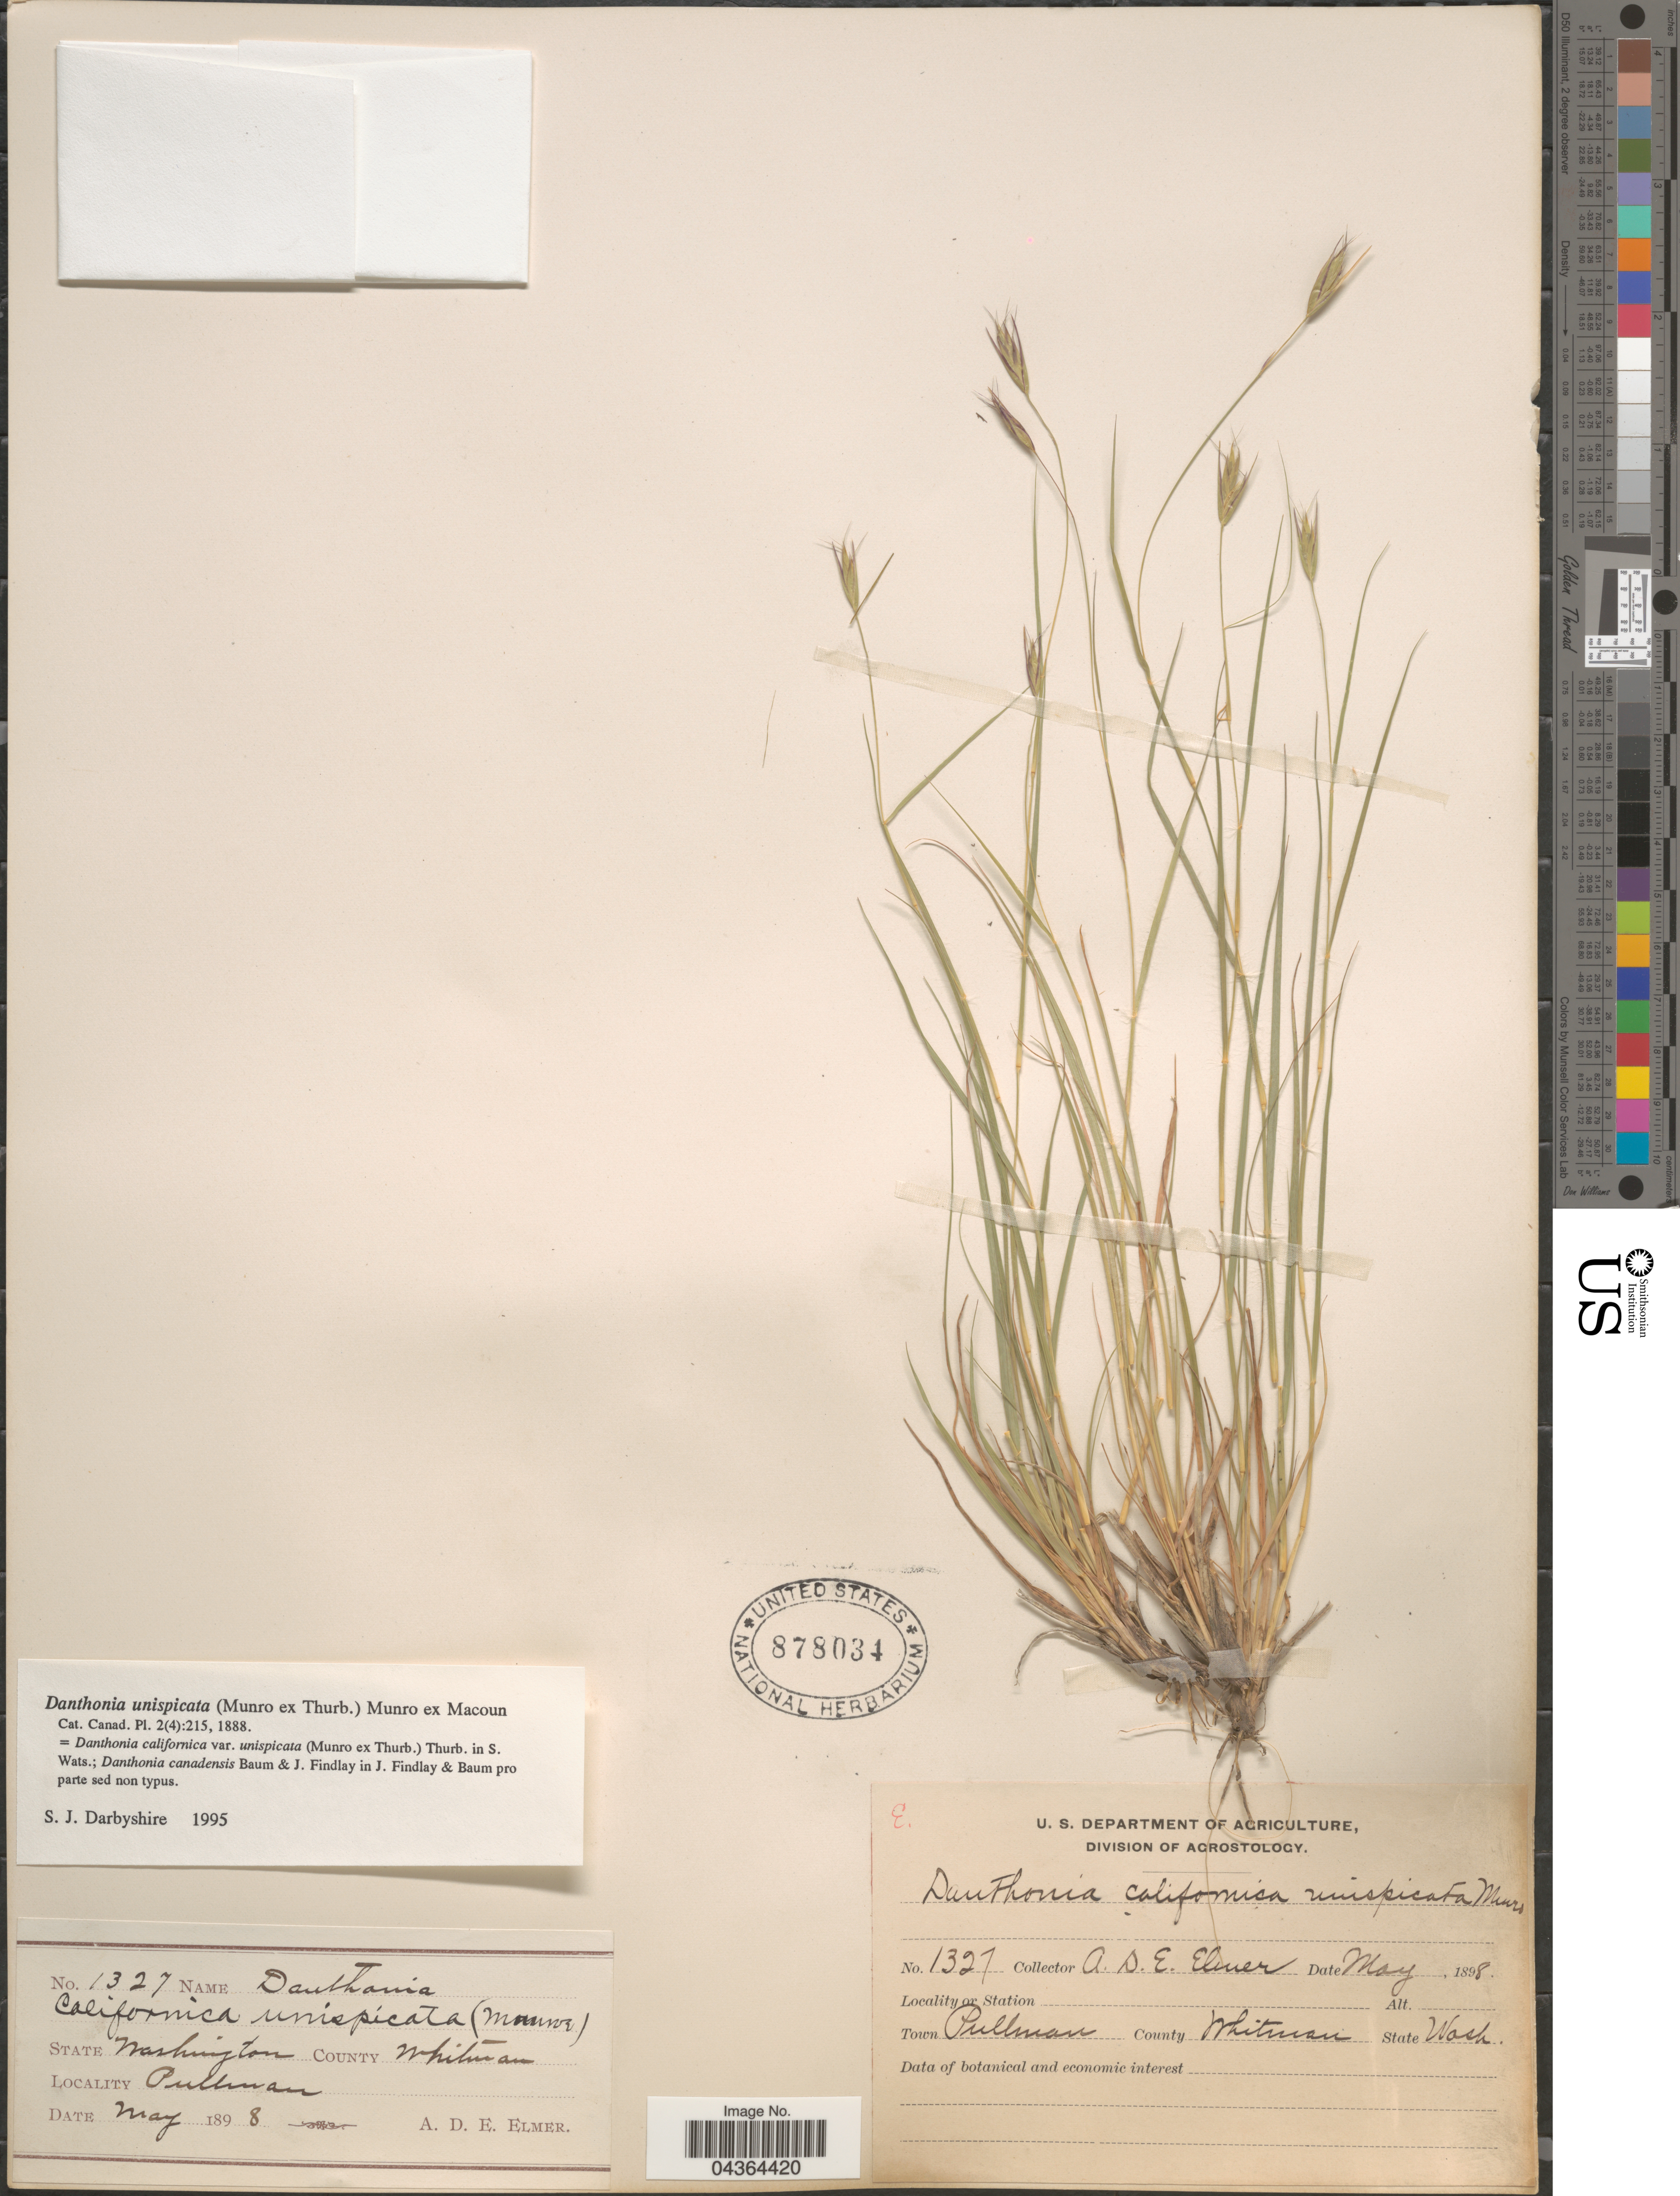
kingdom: Plantae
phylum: Tracheophyta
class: Liliopsida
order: Poales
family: Poaceae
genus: Danthonia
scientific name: Danthonia unispicata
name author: (Thurb.) Munro ex Macoun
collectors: A. D. E. Elmer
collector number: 1327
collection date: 1898-05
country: United States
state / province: Washington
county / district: Whitman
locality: County Whitman. Pullman.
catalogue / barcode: US 878034